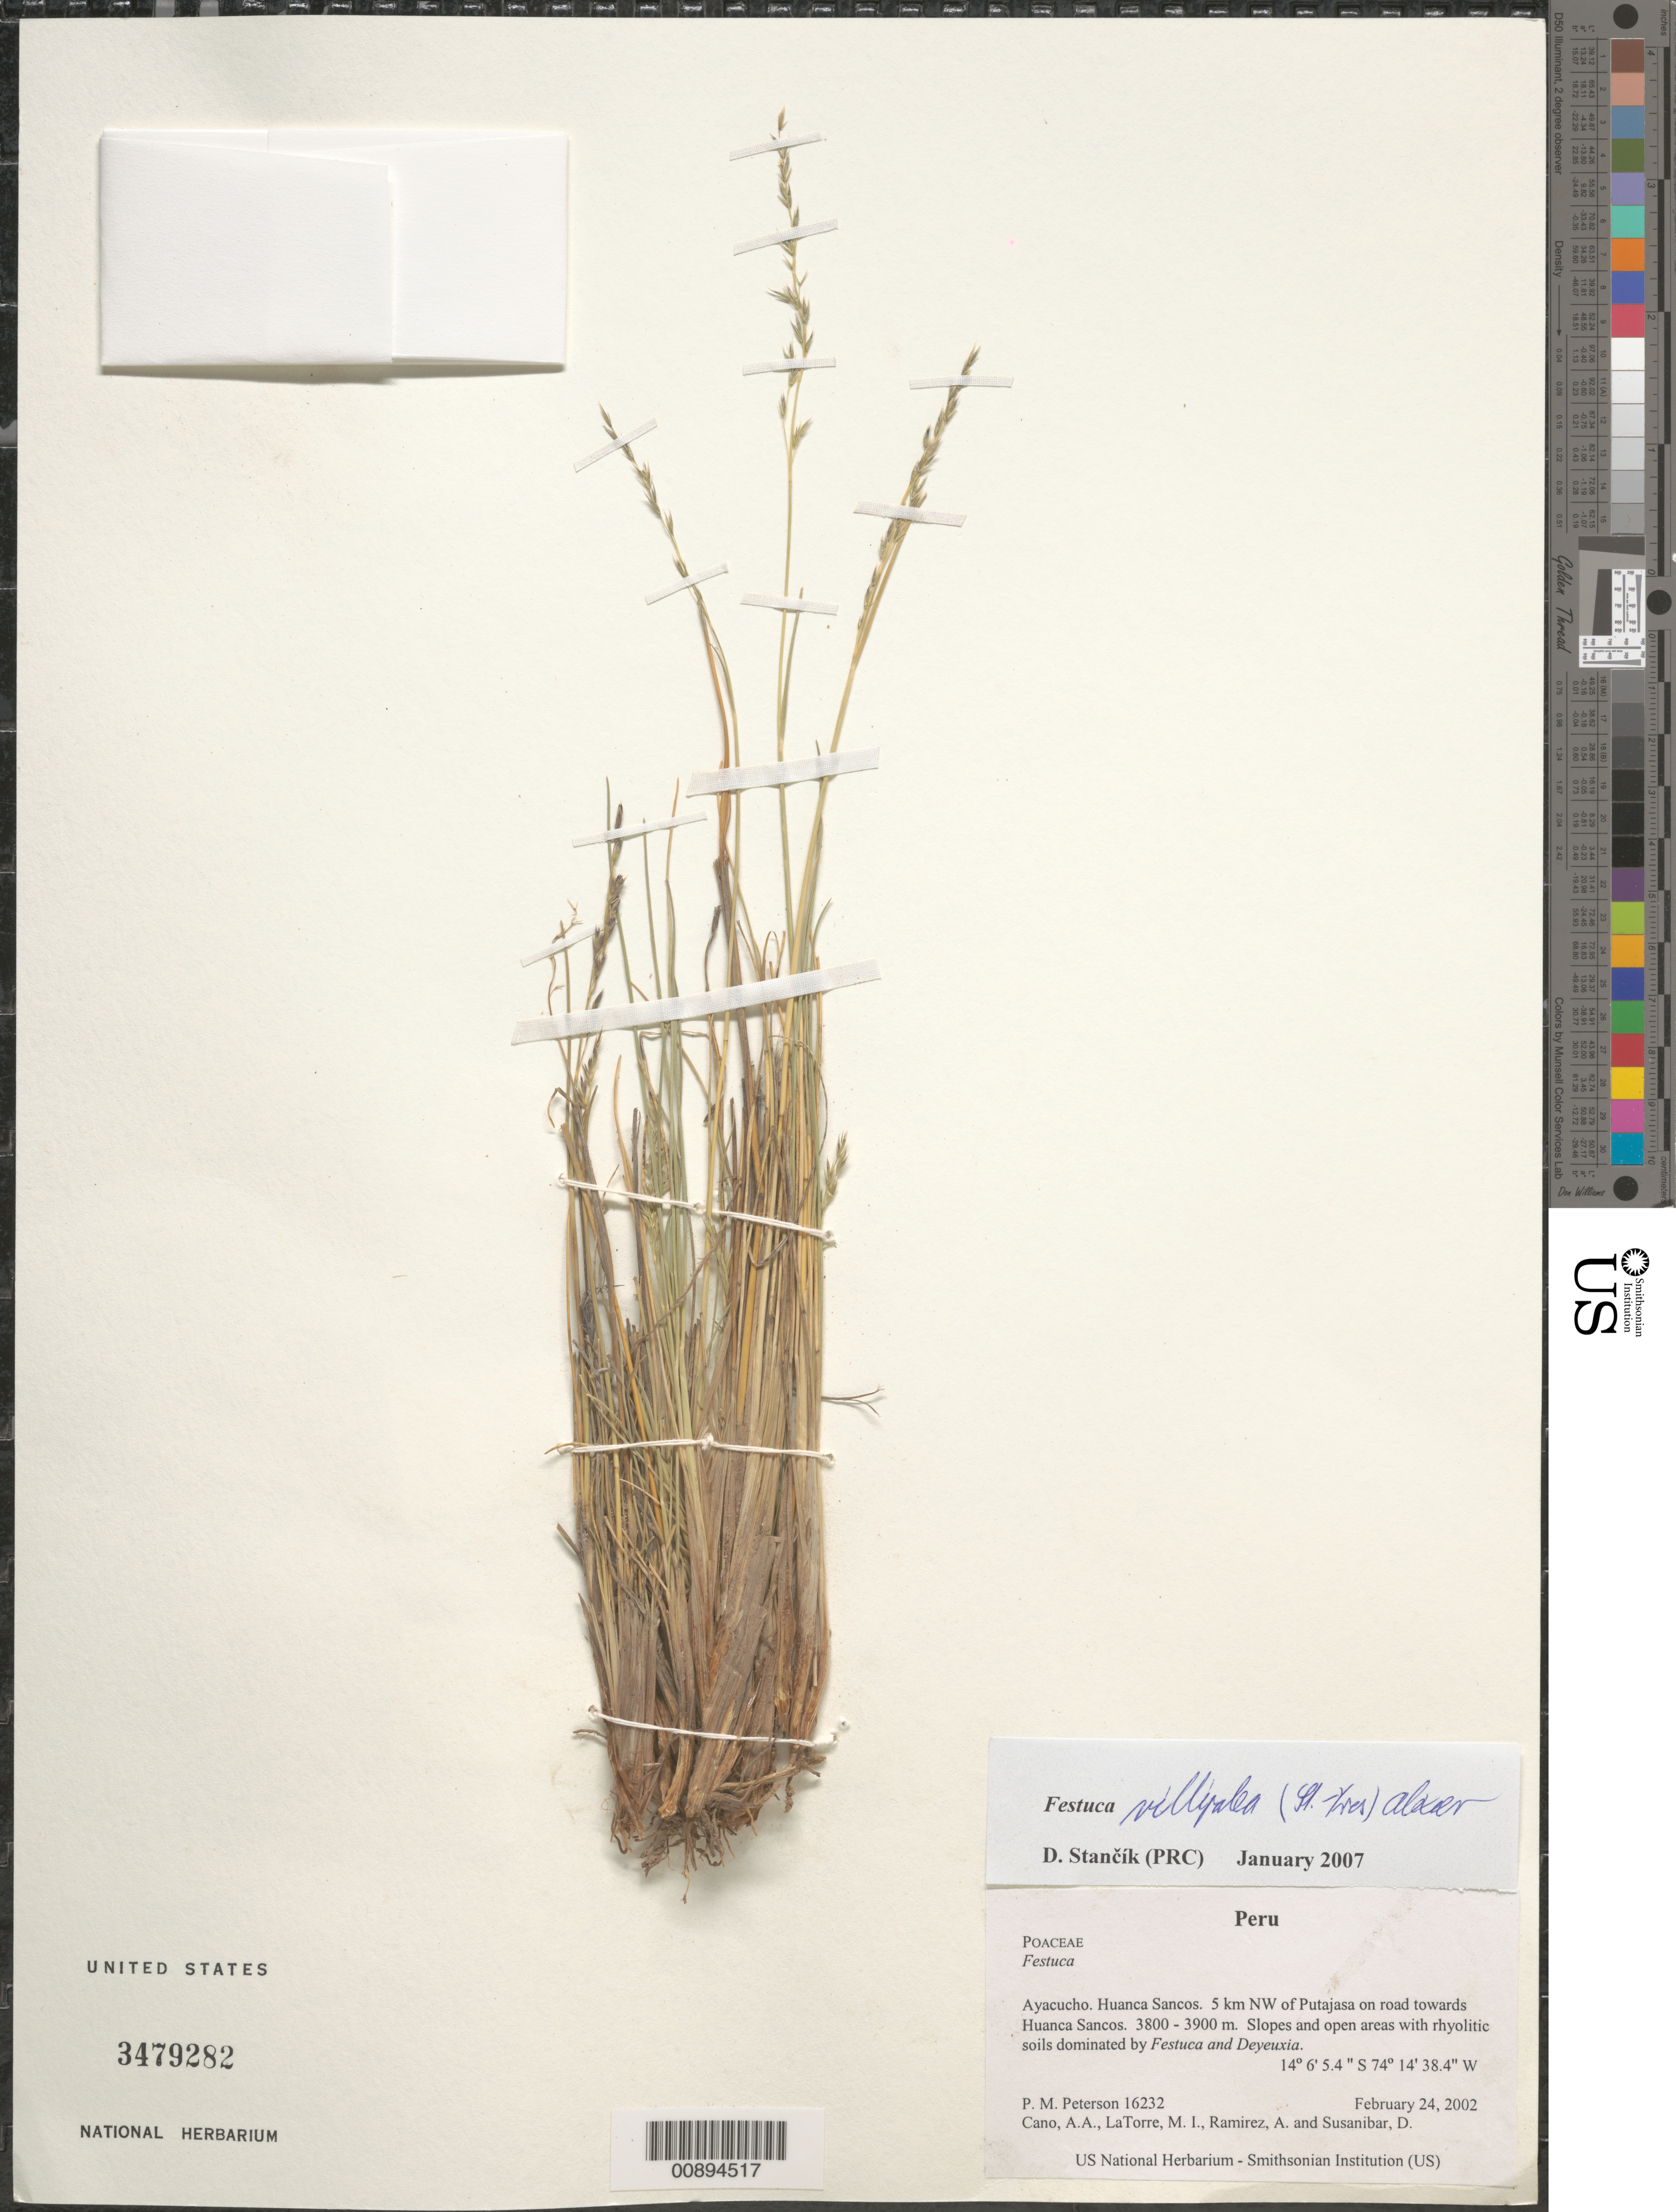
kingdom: Plantae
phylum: Tracheophyta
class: Liliopsida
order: Poales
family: Poaceae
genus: Festuca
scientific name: Festuca villipalea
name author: (St.-Yves) E.B. Alexeev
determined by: Stancik, D.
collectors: P. M. Peterson, A. Cano, M. I. La Torre, A. Ramírez & D. Susanibar Cruz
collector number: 16232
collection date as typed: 24 Feb 2002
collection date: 2002-02-24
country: Peru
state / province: Ayacucho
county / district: Huanca Sancos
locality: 5 km NW of Putajasa on road towards Huanca Sancos.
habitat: Slopes and open areas with rhyolitic soils dominated by ~Festuca and Deyeuxia~.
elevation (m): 3800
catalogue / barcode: US 3479282